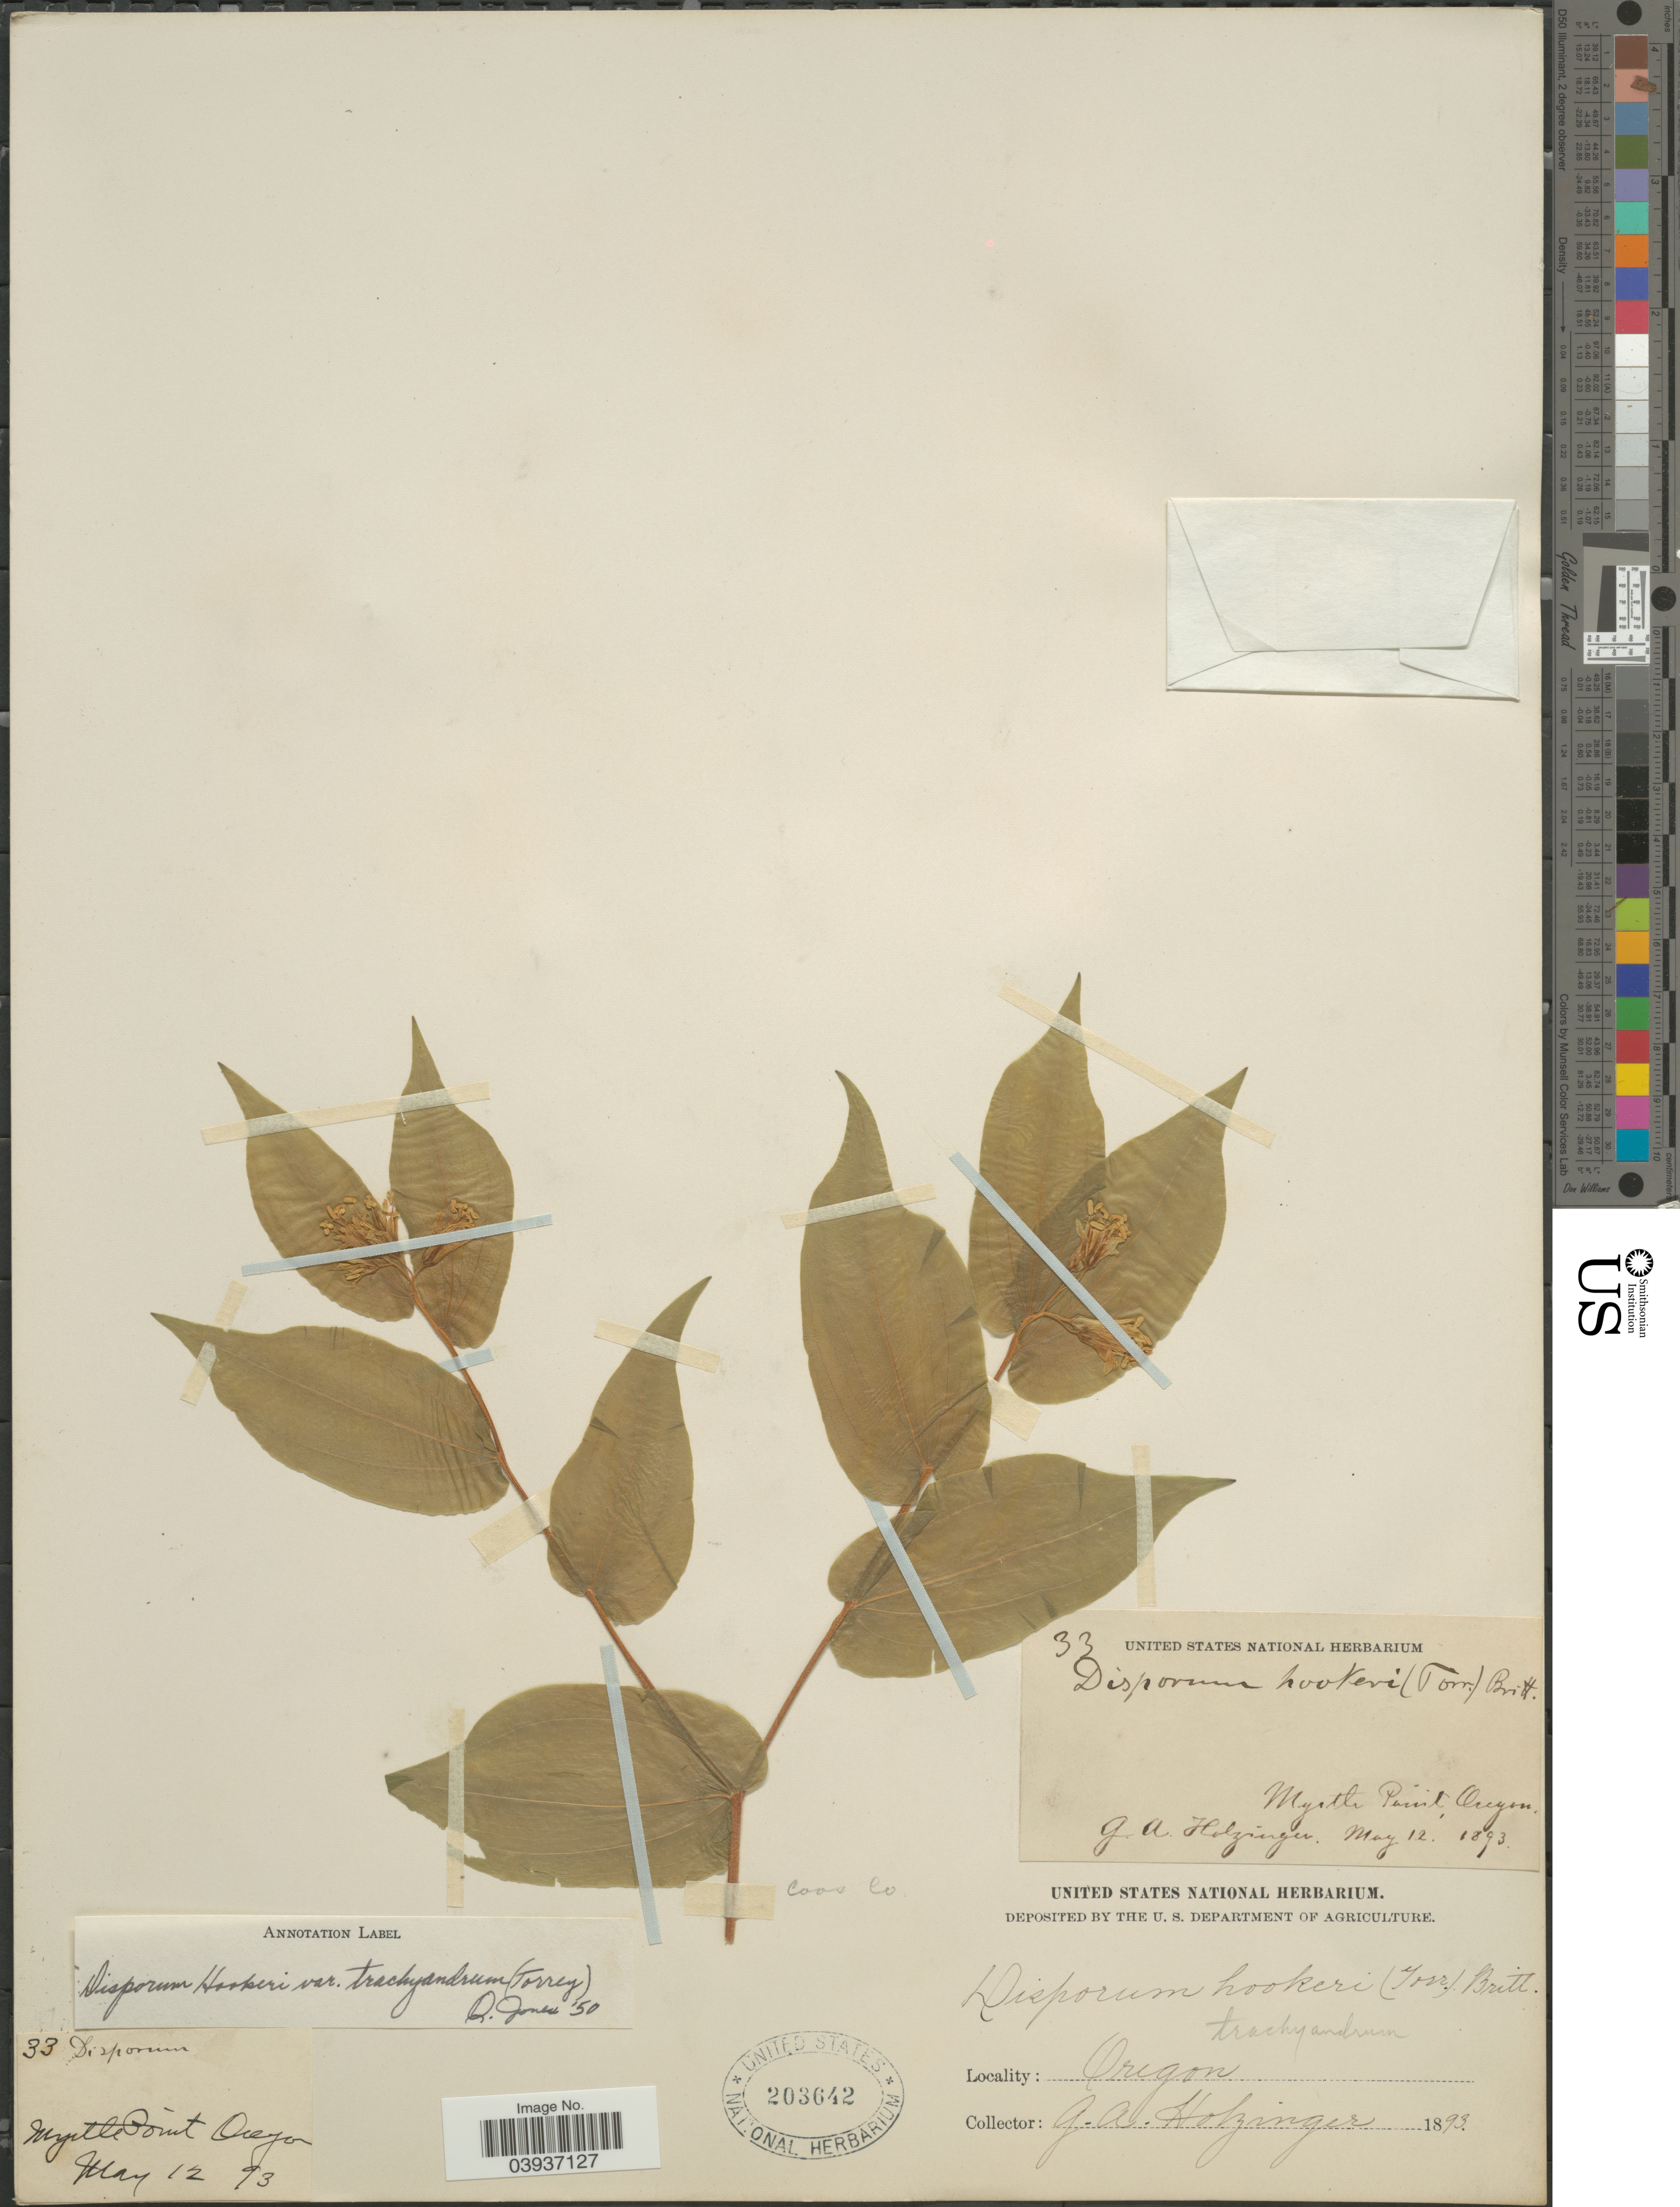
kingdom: Plantae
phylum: Tracheophyta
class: Liliopsida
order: Liliales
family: Colchicaceae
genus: Disporum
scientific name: Disporum hookeri var. trachyandrum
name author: (Torr.) Q. Jones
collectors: G. A. Holzinger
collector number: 33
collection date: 1893-05-12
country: United States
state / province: Oregon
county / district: Coos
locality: Myrtle Point. Coos Co.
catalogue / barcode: US 203642